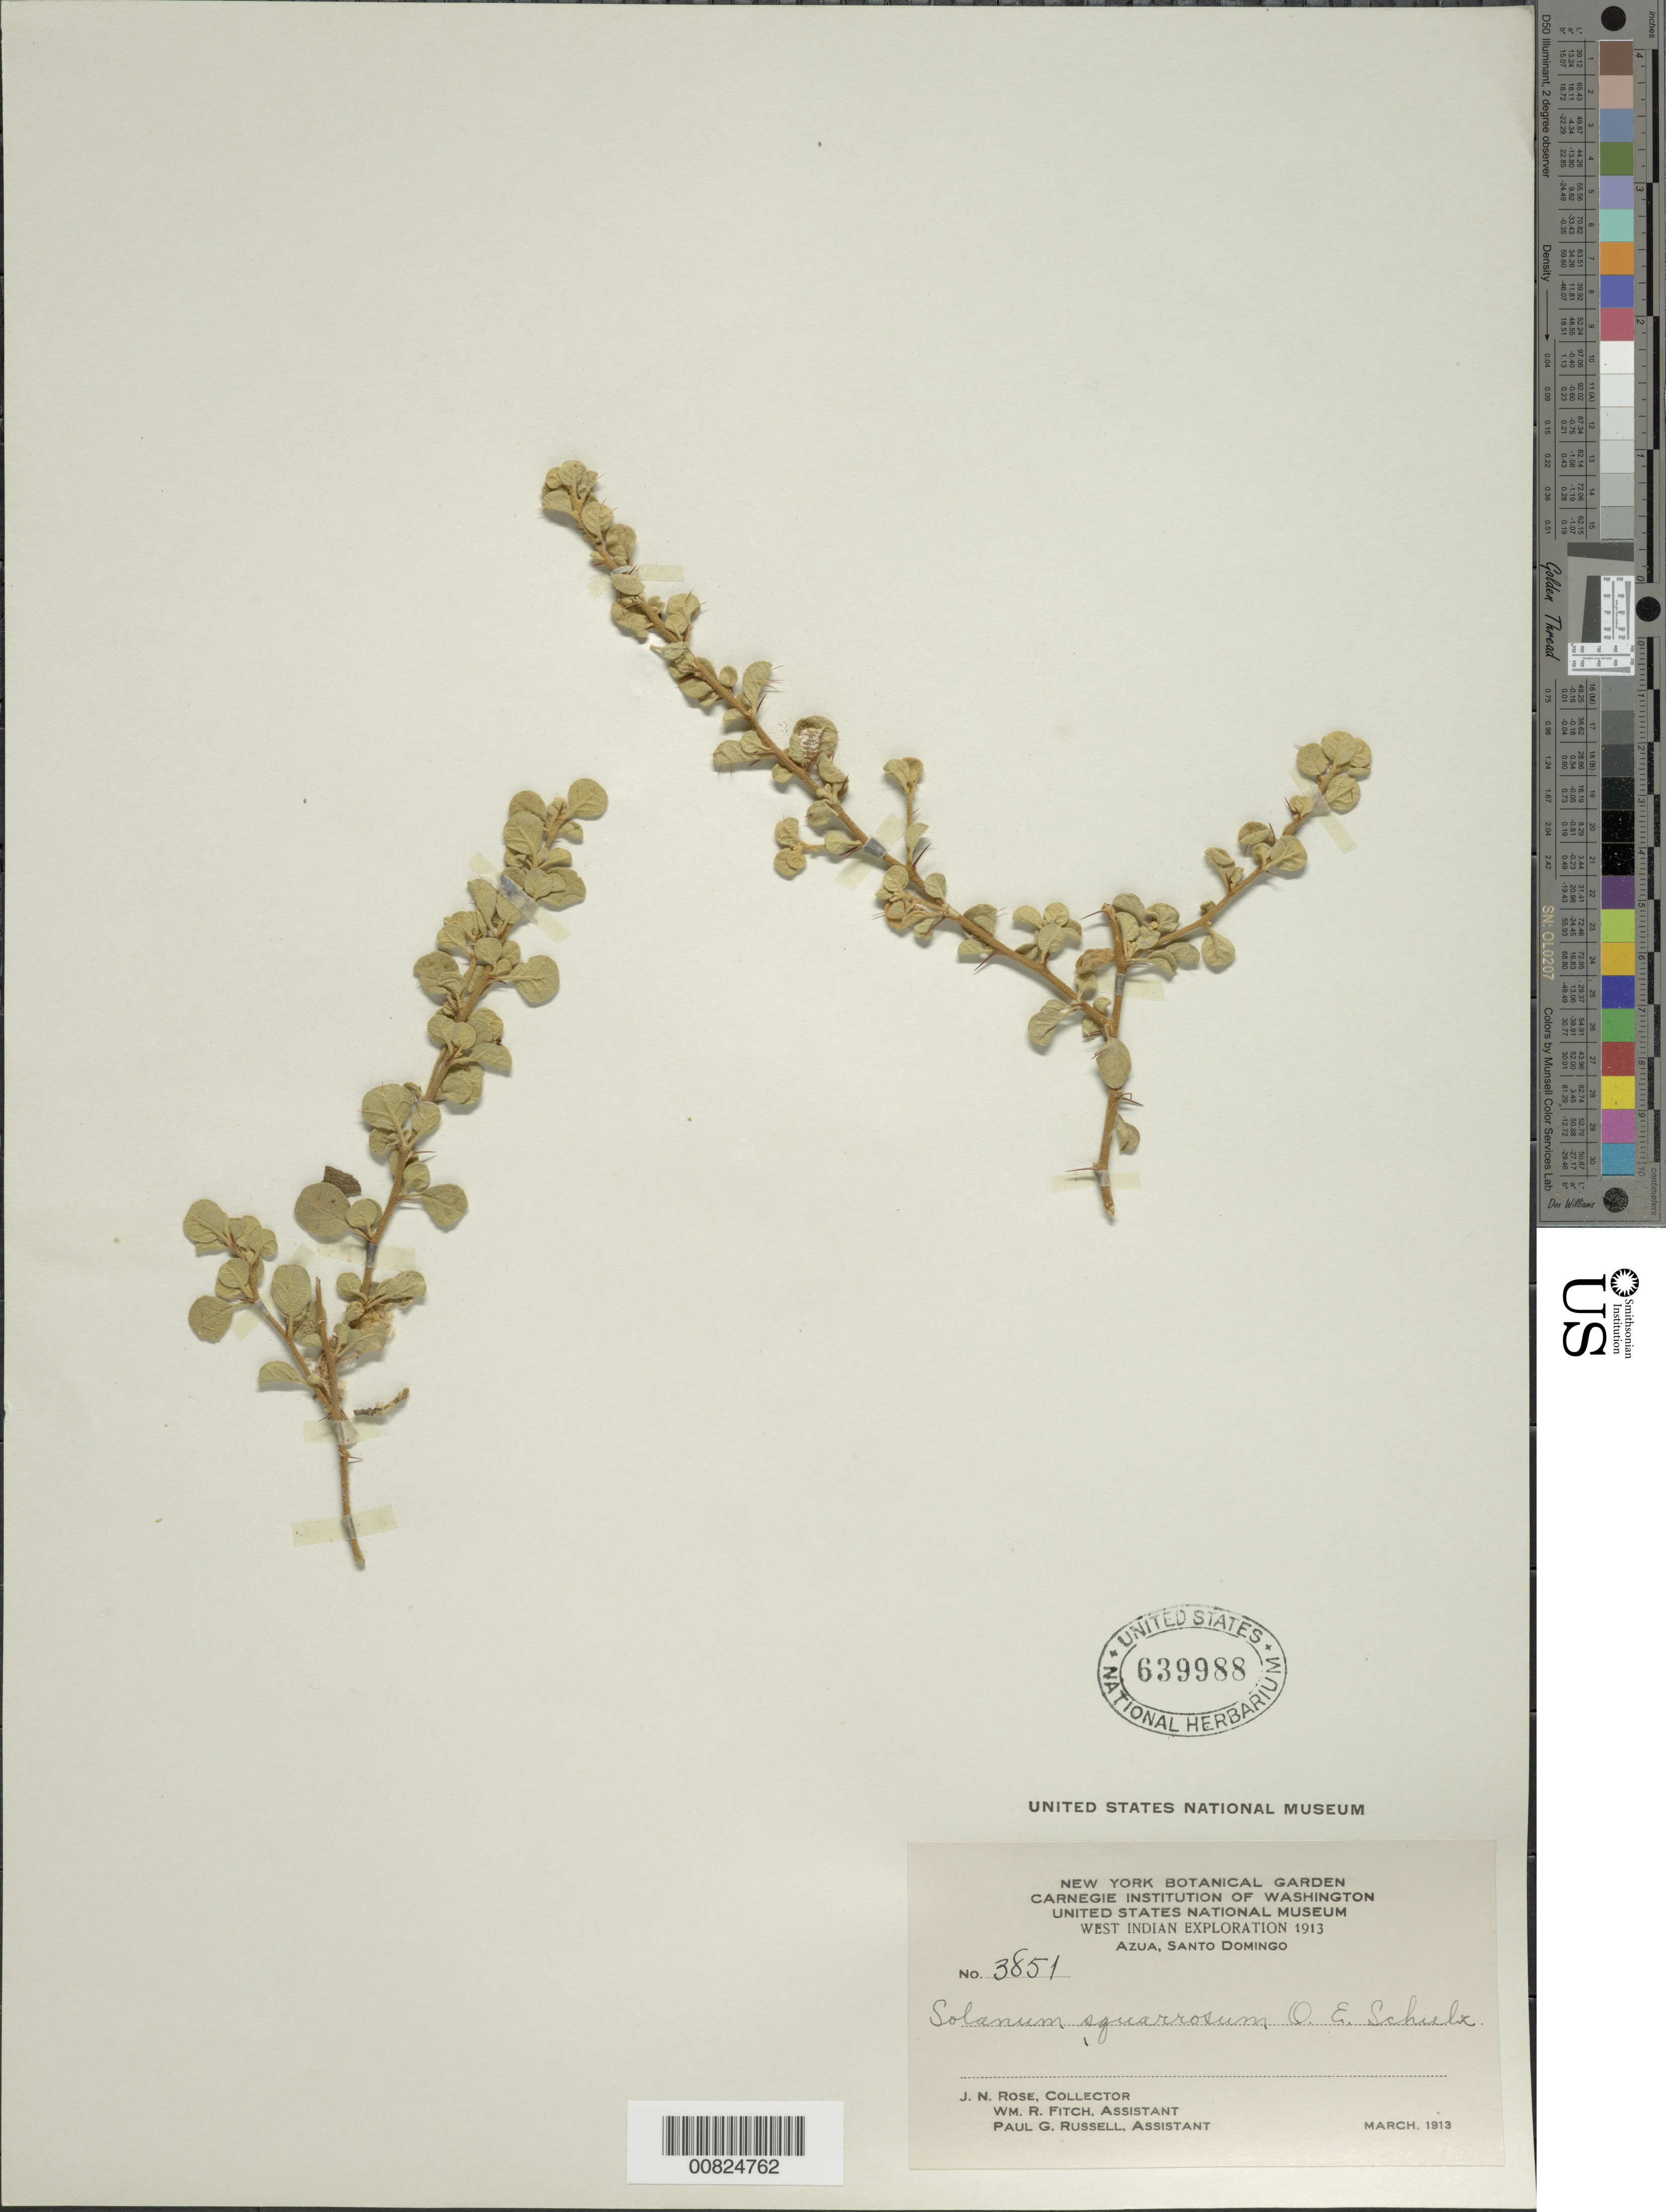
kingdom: Plantae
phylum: Tracheophyta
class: Magnoliopsida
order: Solanales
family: Solanaceae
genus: Solanum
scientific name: Solanum squarrosum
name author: O.E. Schulz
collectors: J. N. Rose, W. R. Fitch & P. G. Russell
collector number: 3851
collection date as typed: Mar 1913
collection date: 1913-03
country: Dominican Republic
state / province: Azua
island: Hispaniola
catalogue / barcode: US 639988